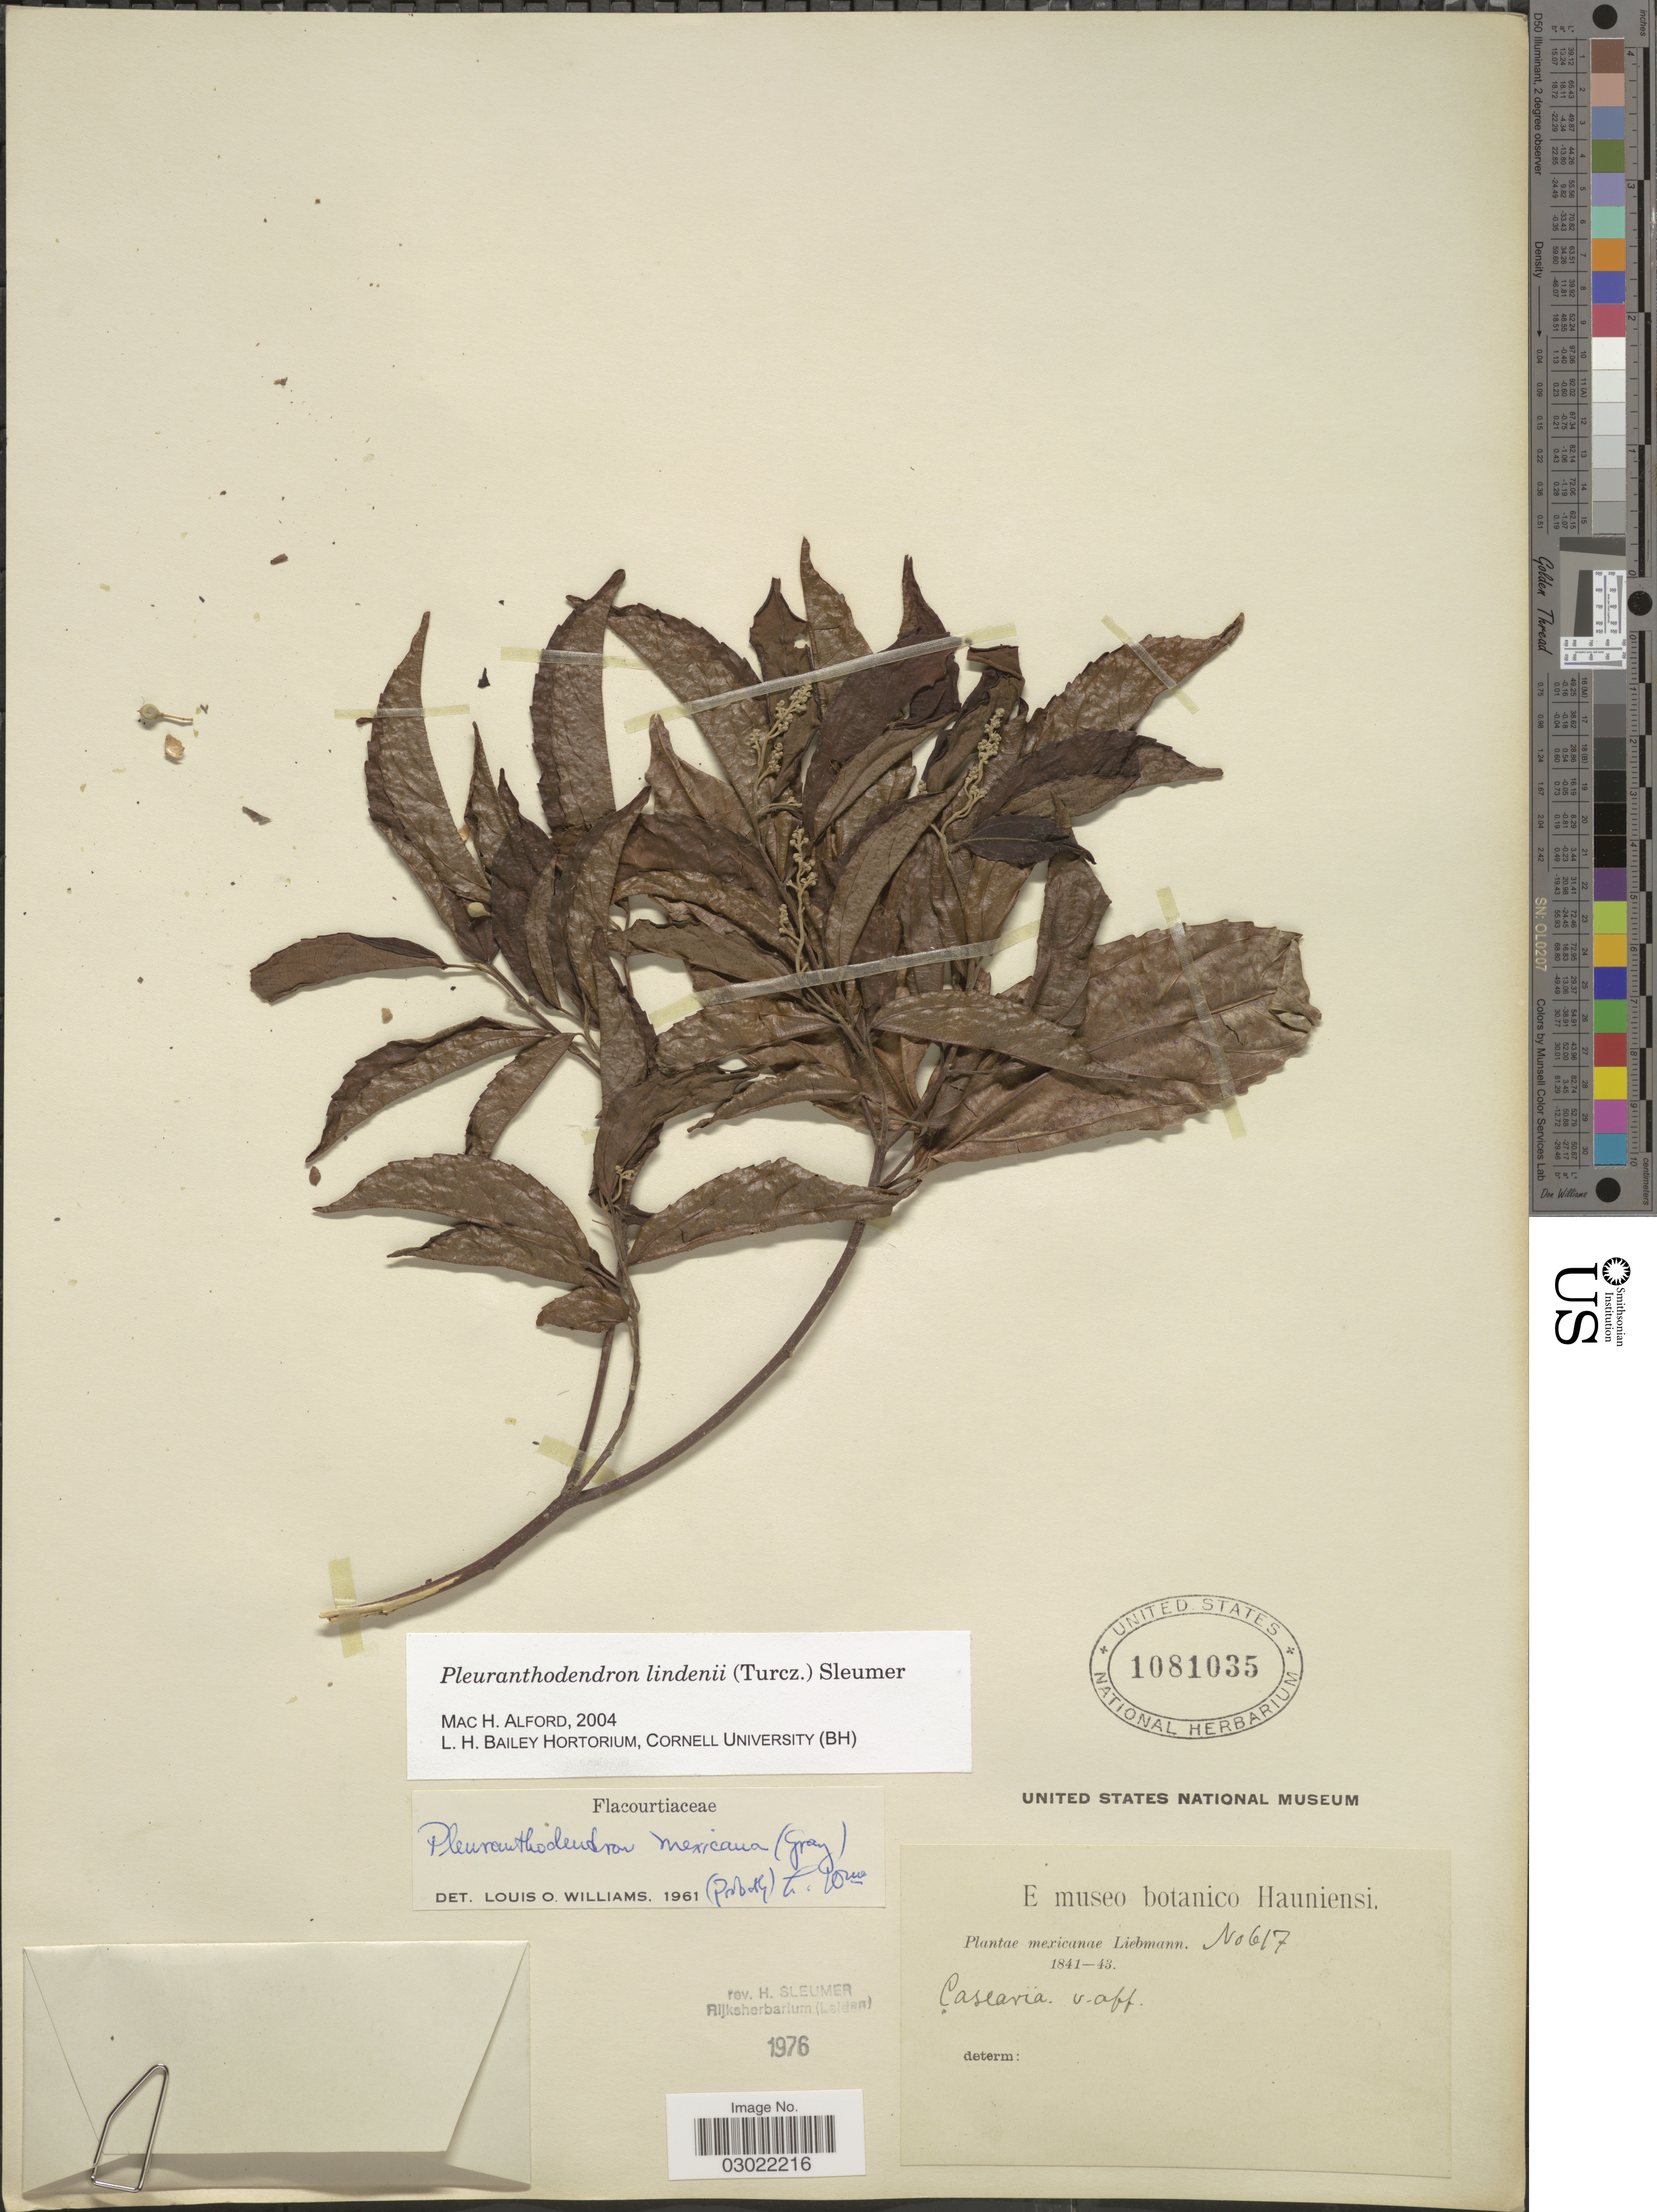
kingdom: Plantae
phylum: Tracheophyta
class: Magnoliopsida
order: Malpighiales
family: Salicaceae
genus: Pleuranthodendron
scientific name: Pleuranthodendron lindenii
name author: (Turcz.) Sleumer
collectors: Liebmann, --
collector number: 617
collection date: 1841/1843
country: Mexico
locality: Mexicanae.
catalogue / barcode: US 1081035